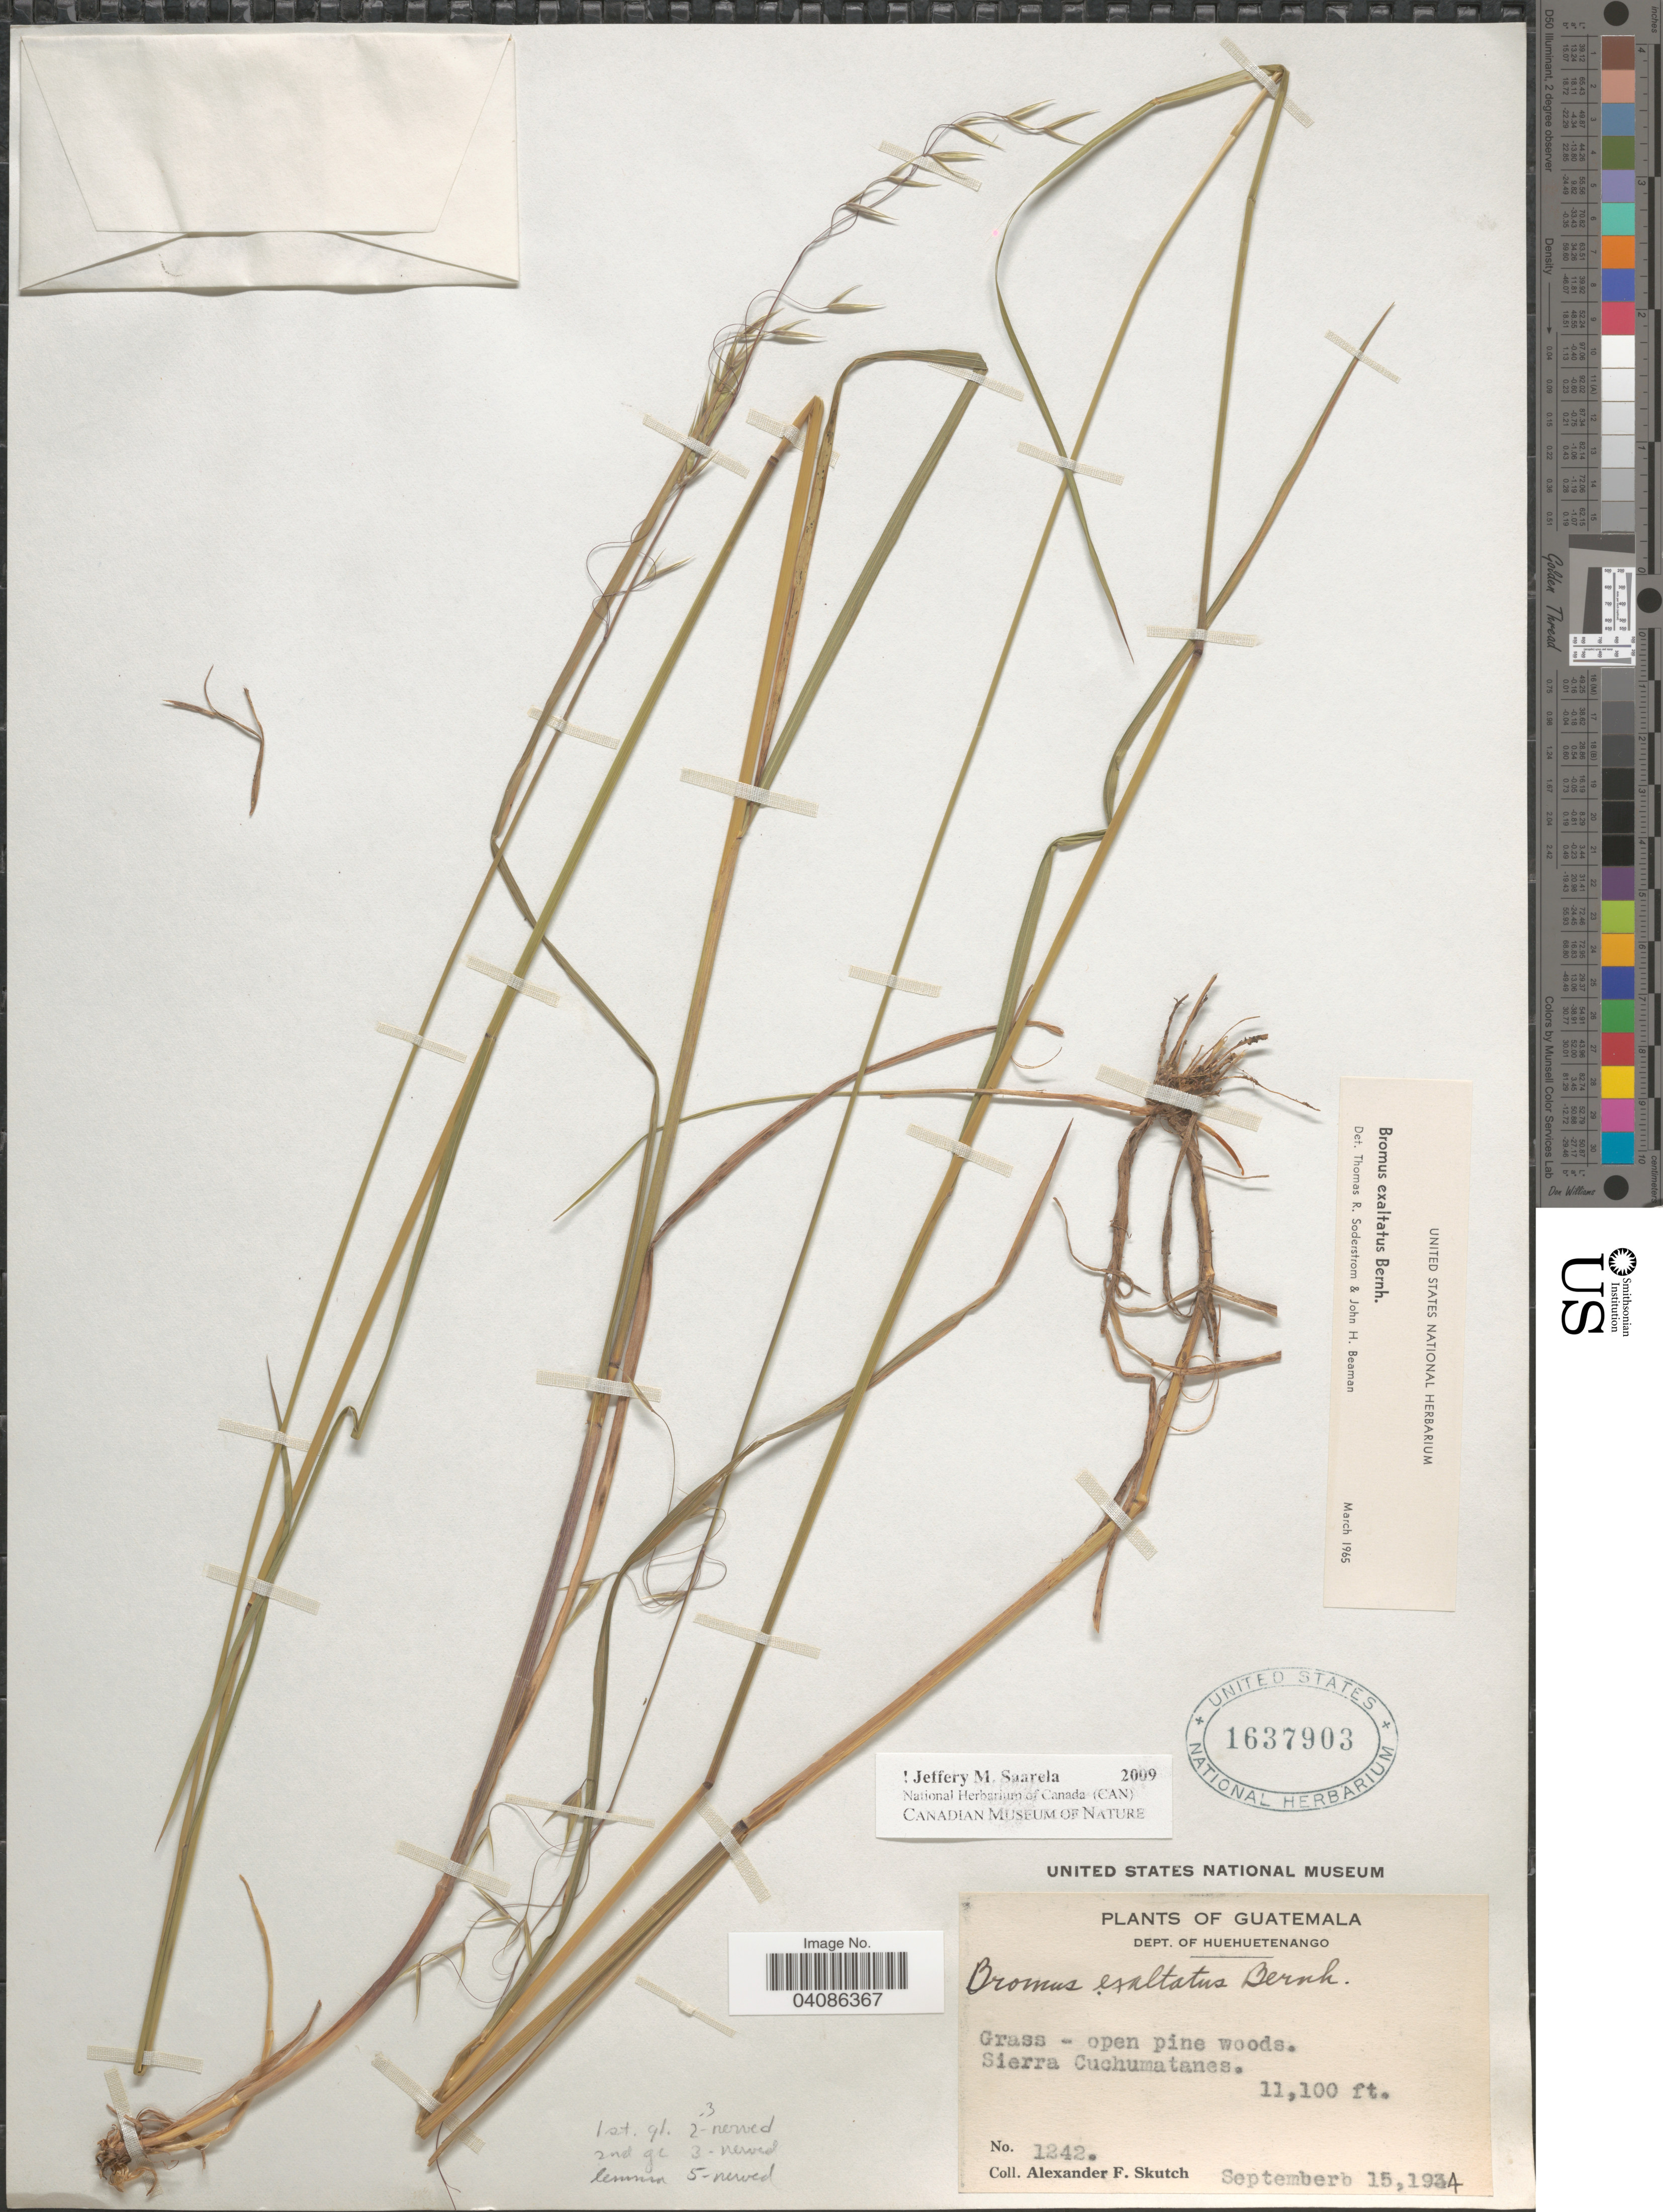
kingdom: Plantae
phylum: Tracheophyta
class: Liliopsida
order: Poales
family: Poaceae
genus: Bromus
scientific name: Bromus exaltatus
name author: Bernhardi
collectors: A. F. Skutch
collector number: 1242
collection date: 1934-09-15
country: Guatemala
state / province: Huehuetenango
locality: Dept. of Huehuetenango. Sierra Cuchumatanes.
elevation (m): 3383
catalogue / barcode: US 1637903